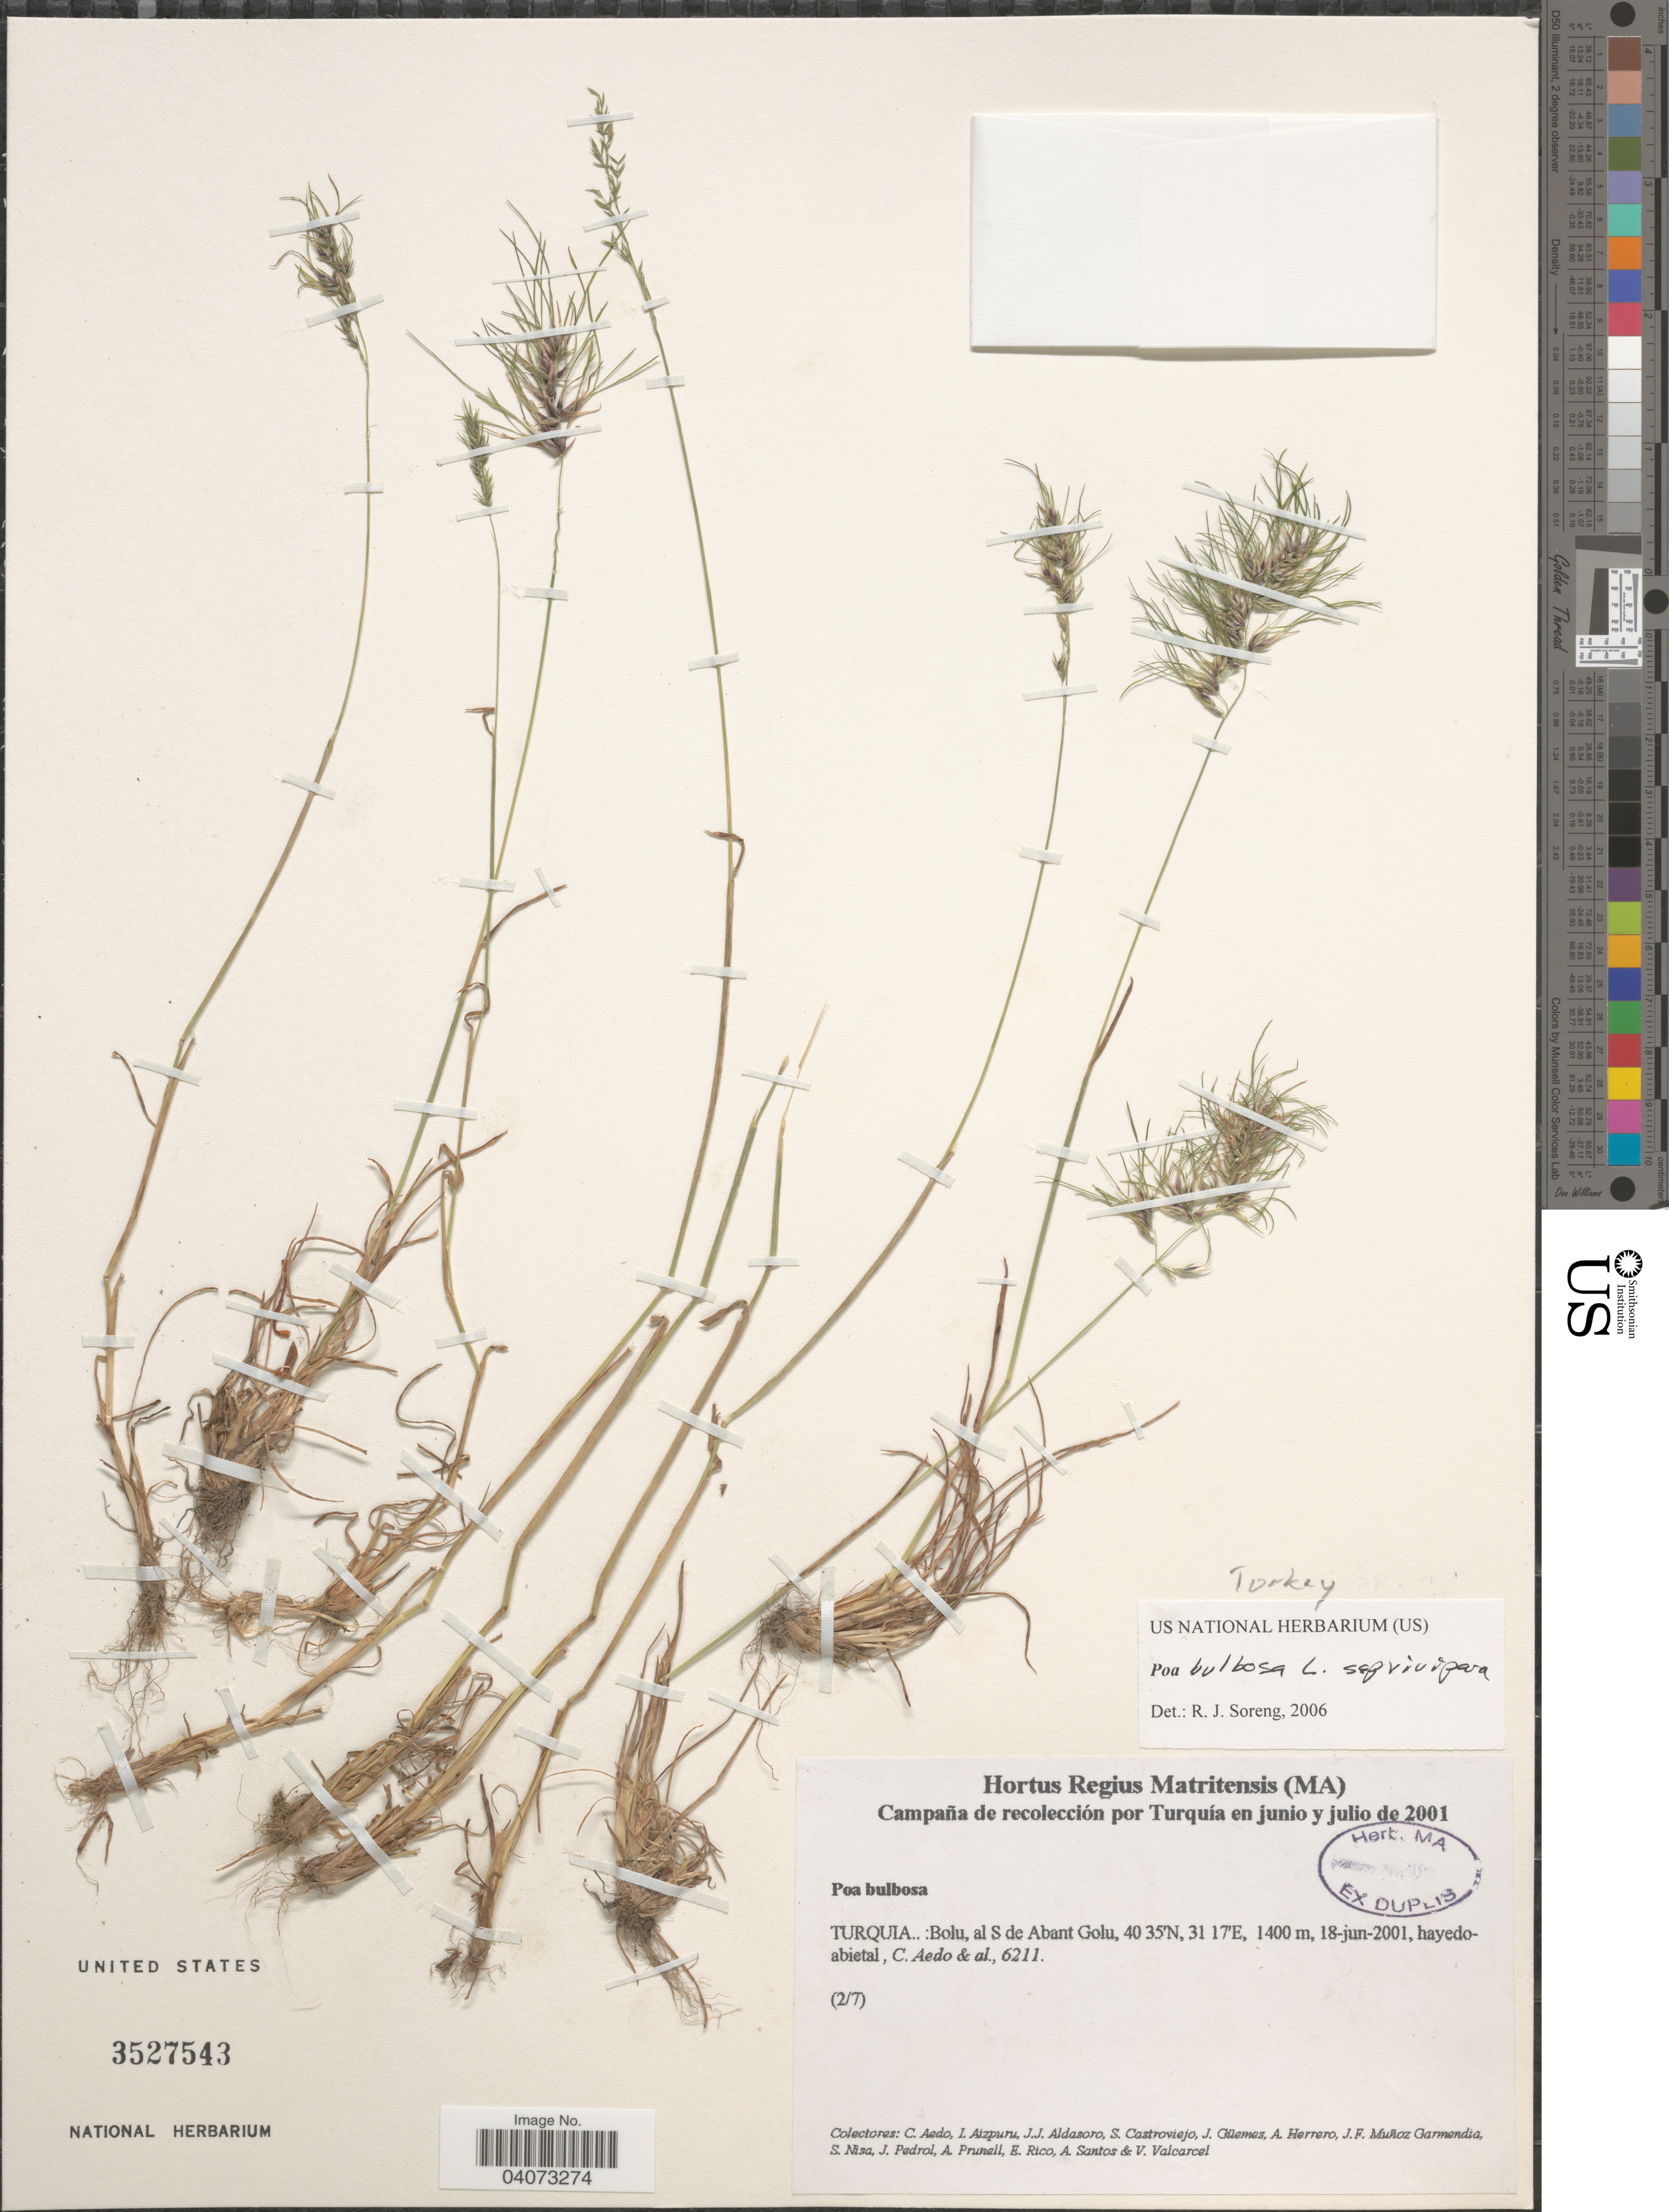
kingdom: Plantae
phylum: Tracheophyta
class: Liliopsida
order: Poales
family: Poaceae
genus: Poa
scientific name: Poa bulbosa subsp. bulbosa var. bulbosa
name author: L.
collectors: C. Aedo, I. Aizpuru, J. Aldasoro, S. Castroviejo & et al.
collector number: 6211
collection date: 2001-06-18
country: Turkey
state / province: Bolu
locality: Turquia: al S de Abant Golu.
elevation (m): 1400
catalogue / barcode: US 3527543